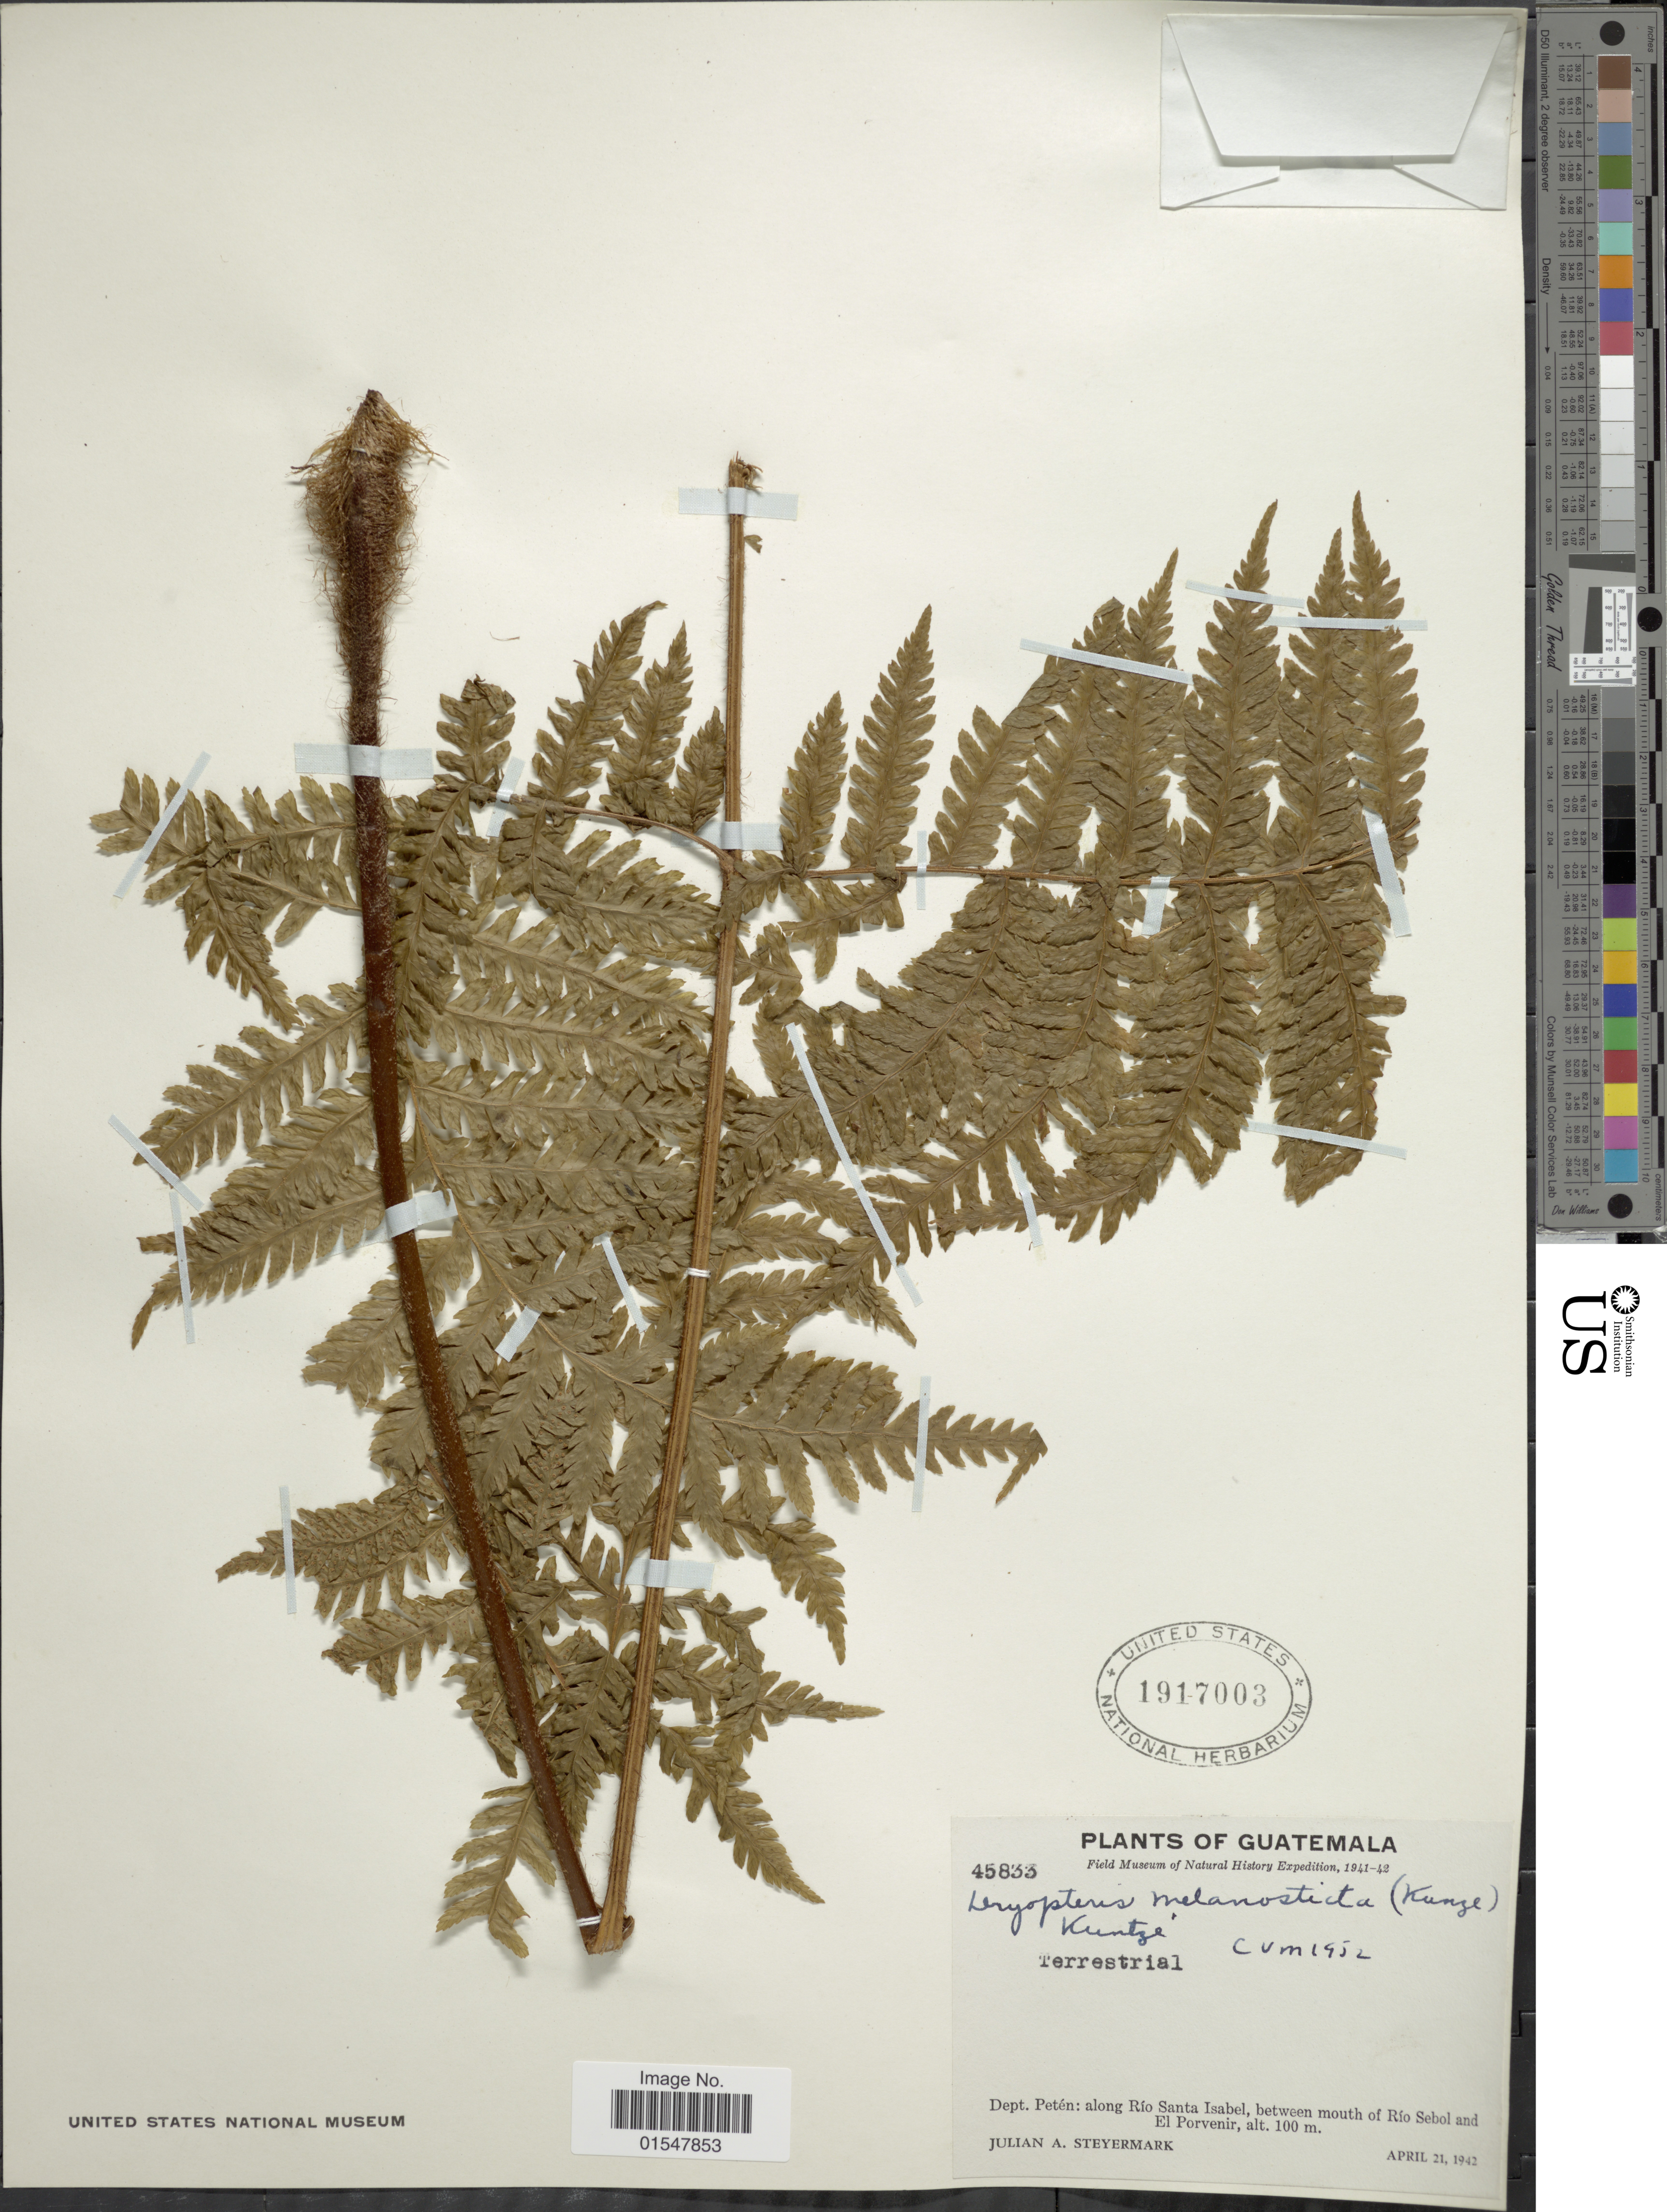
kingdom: Plantae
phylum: Tracheophyta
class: Polypodiopsida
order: Polypodiales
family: Dryopteridaceae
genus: Ctenitis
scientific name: Ctenitis melanosticta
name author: (Kunze) Copel.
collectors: J. Steyermark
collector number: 45833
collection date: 1942-04-21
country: Guatemala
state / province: El Petén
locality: Guatemala, dept. Petén: along Río Santa Isabel, between mouth of Río Sebol and El Porvenir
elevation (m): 100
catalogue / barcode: US 1917003